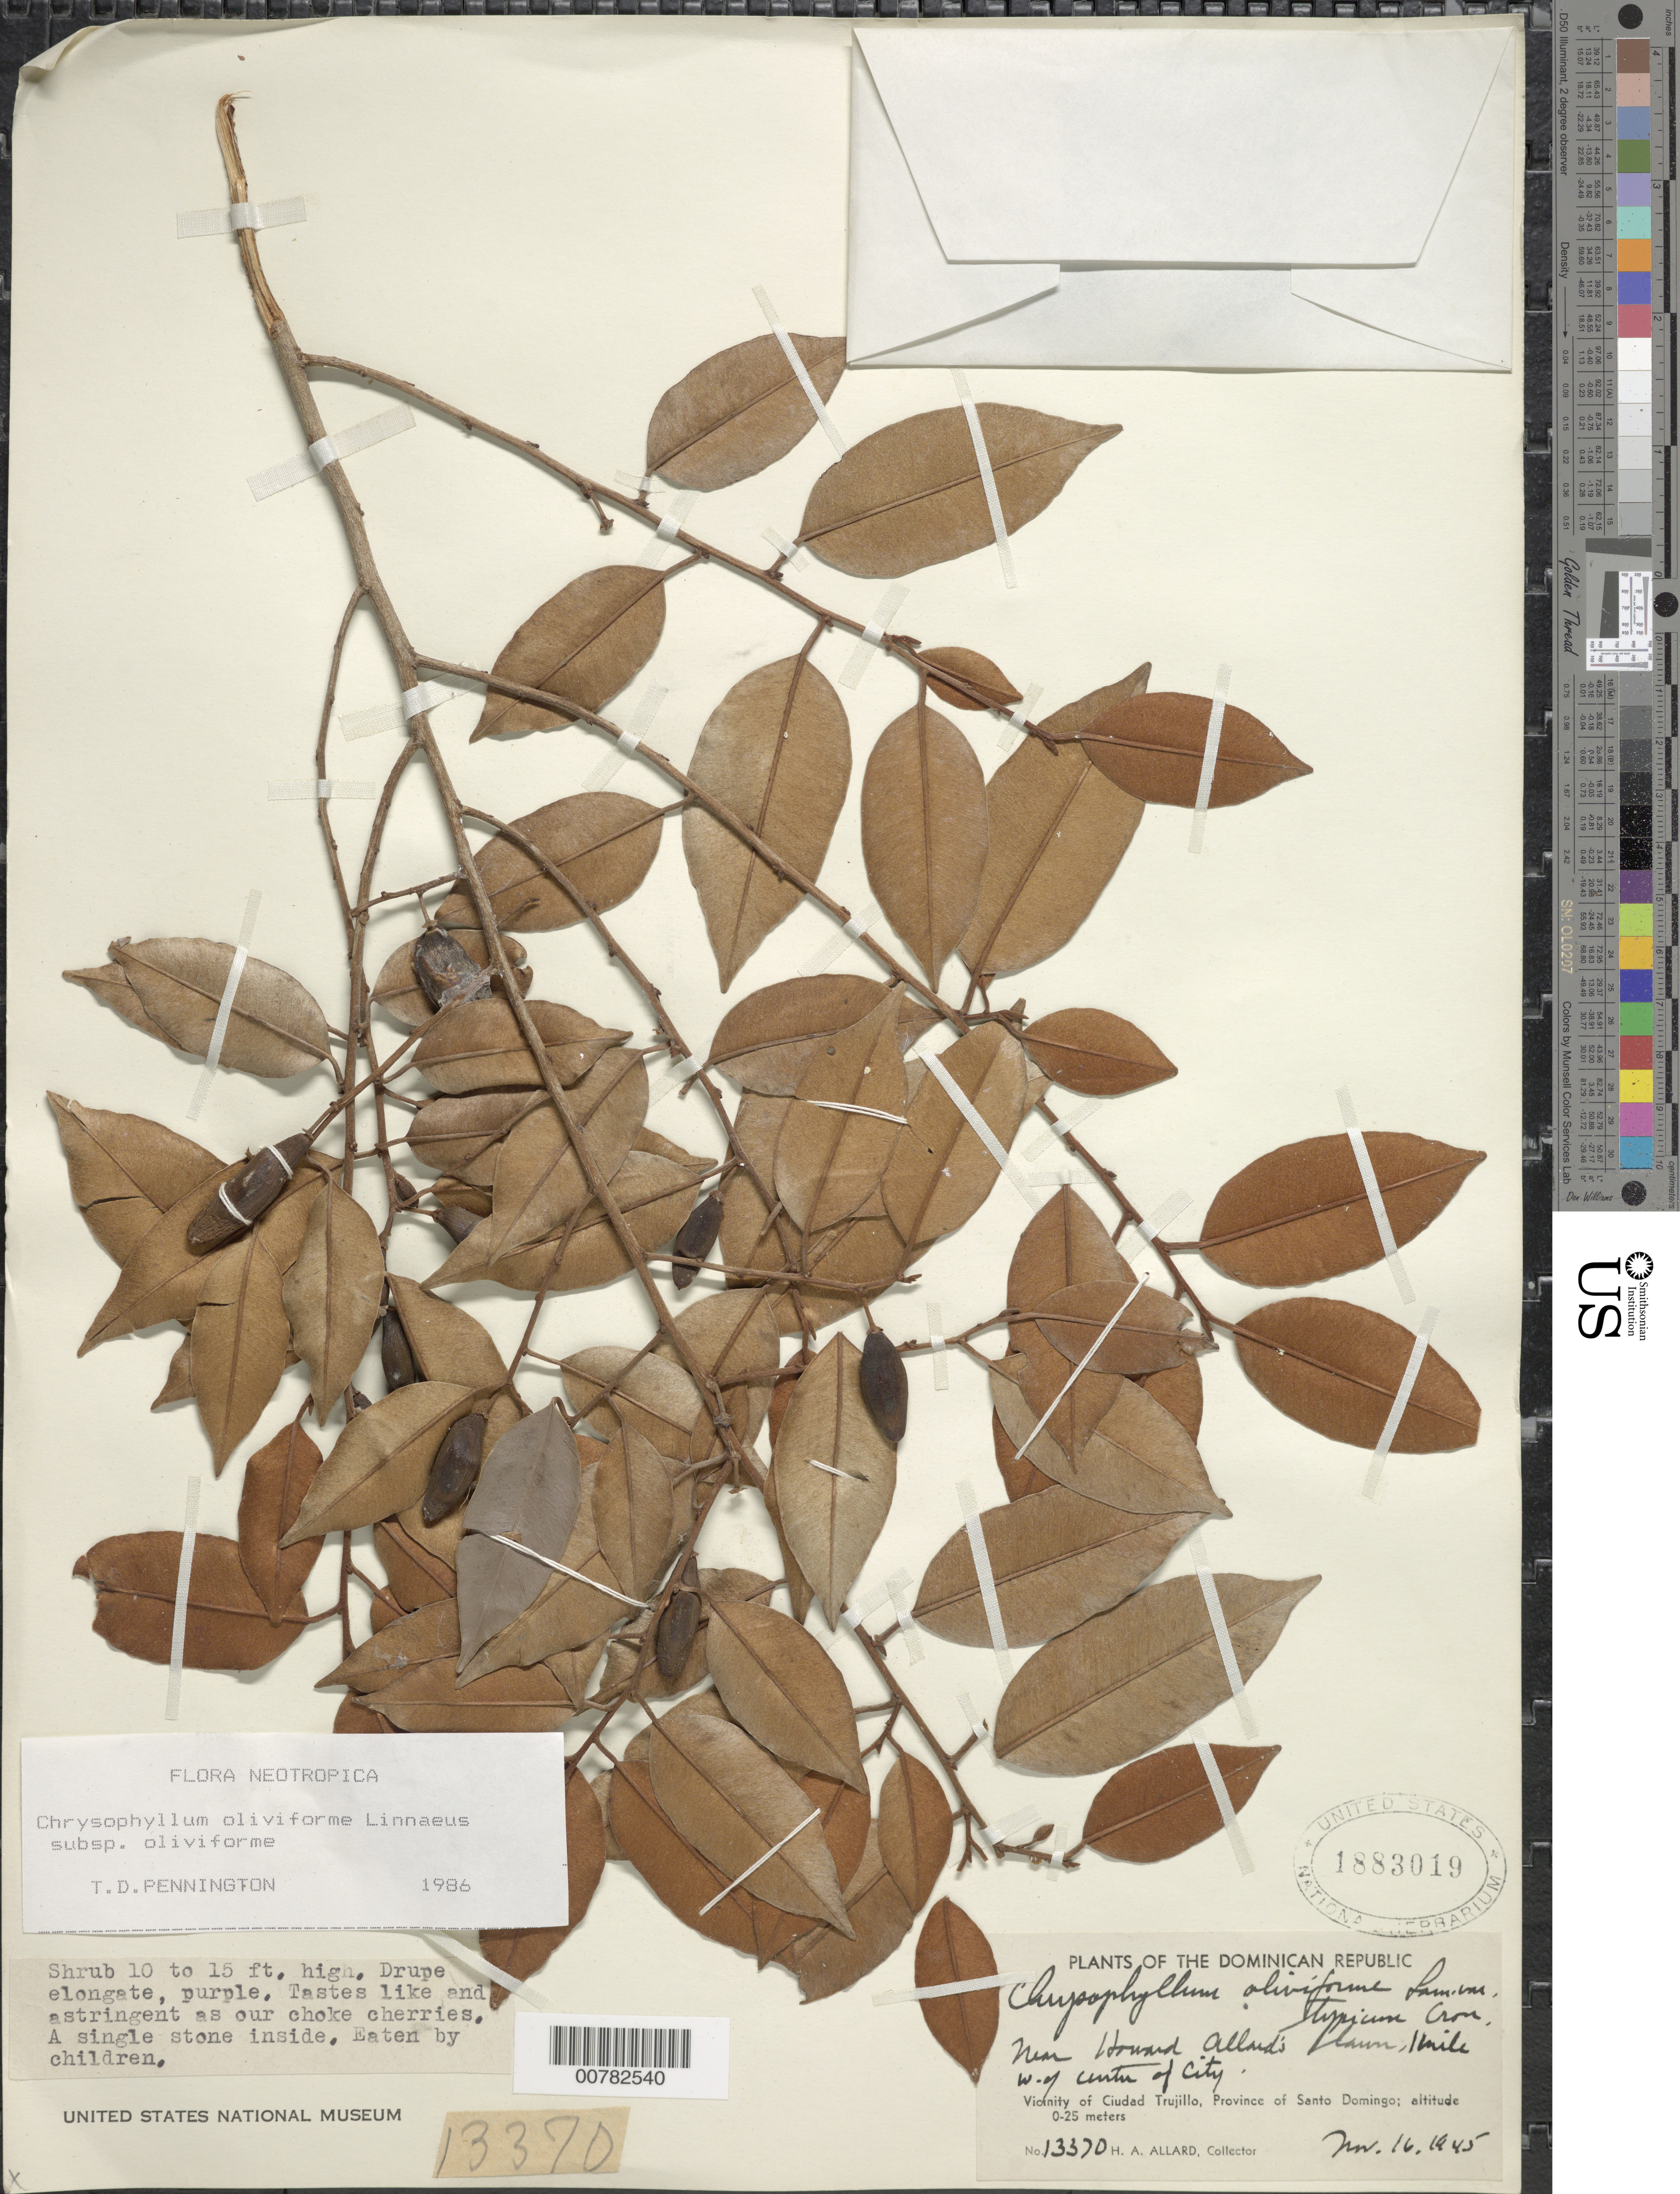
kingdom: Plantae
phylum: Tracheophyta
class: Magnoliopsida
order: Ericales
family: Sapotaceae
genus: Chrysophyllum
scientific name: Chrysophyllum oliviforme subsp. oliviforme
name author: L.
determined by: Pennington, T. D., (K)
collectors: H. A. Allard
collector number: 13370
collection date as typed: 16 Nov 1945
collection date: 1945-11-16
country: Dominican Republic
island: Hispaniola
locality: Province of Santo Domingo, vicinity of Ciudad Trujillo, near Howard Allard's lawn, 1 mile W of center of city.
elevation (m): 0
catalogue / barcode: US 1883019